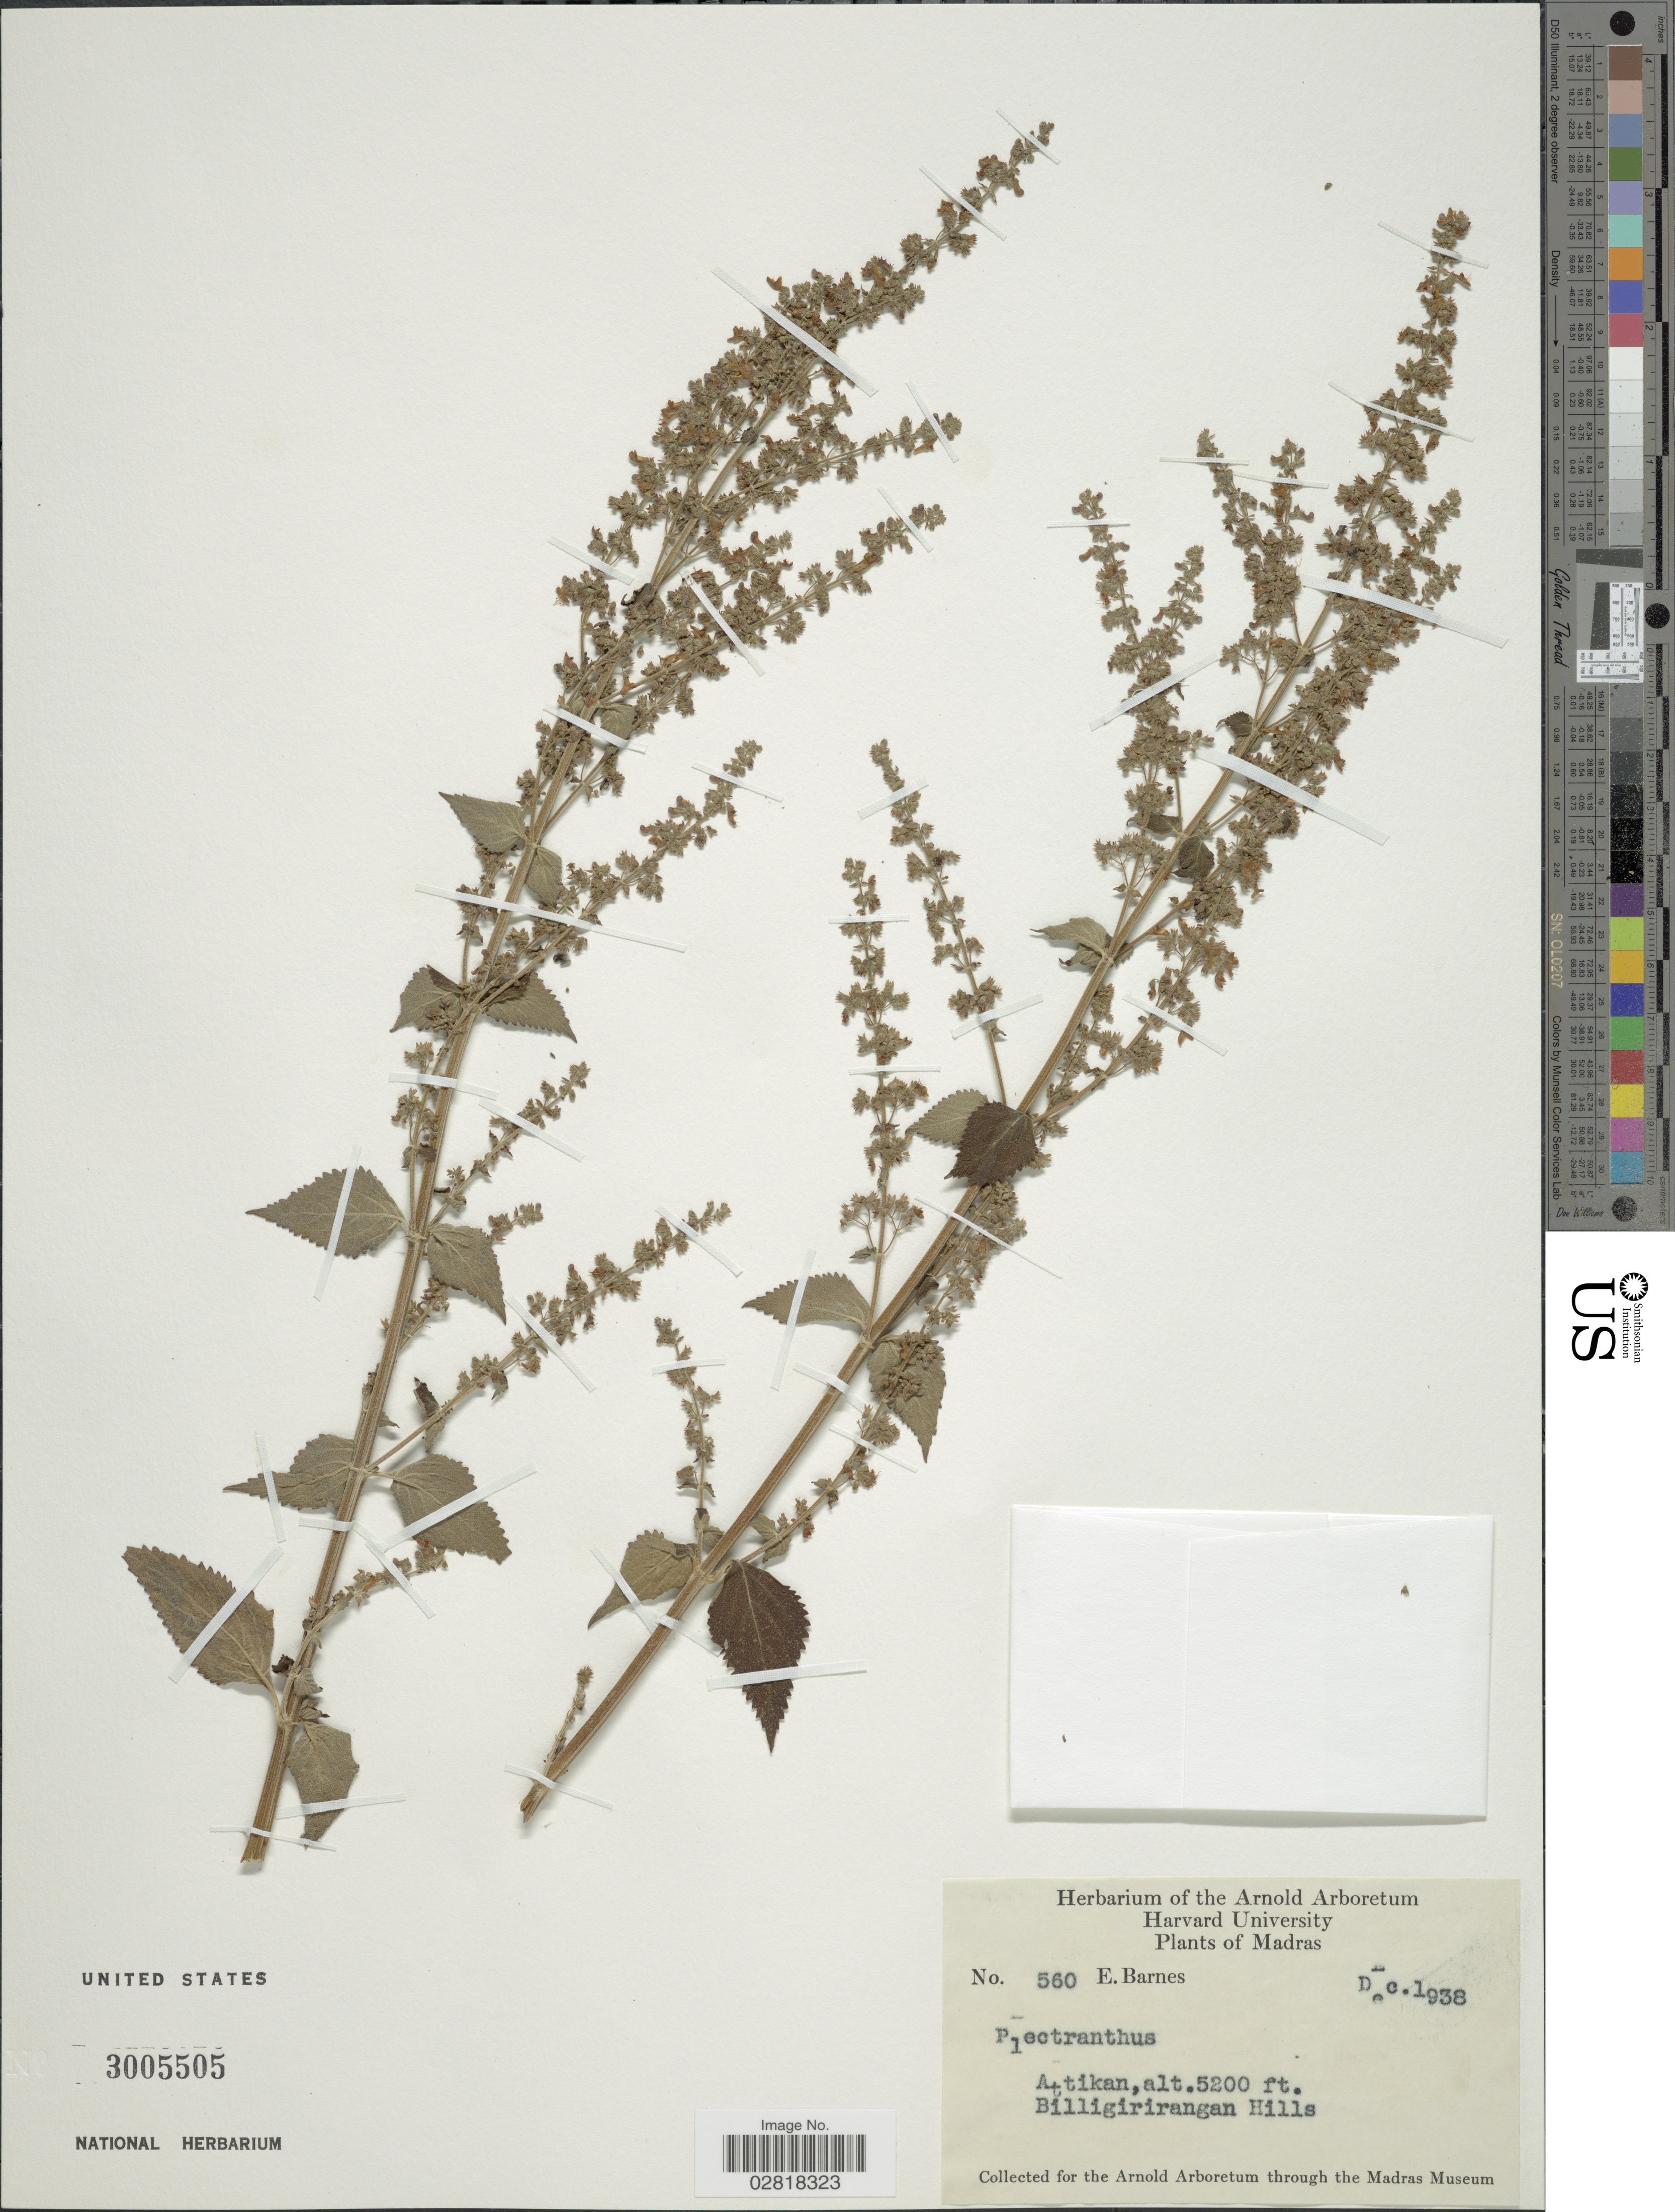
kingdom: Plantae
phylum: Tracheophyta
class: Magnoliopsida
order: Lamiales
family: Lamiaceae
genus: Plectranthus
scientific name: Plectranthus sp.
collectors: E. Barnes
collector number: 560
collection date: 1938-12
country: India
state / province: Karnataka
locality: Madras, Attikan, Billigirirangan Hills.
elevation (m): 1585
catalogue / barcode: US 3005505